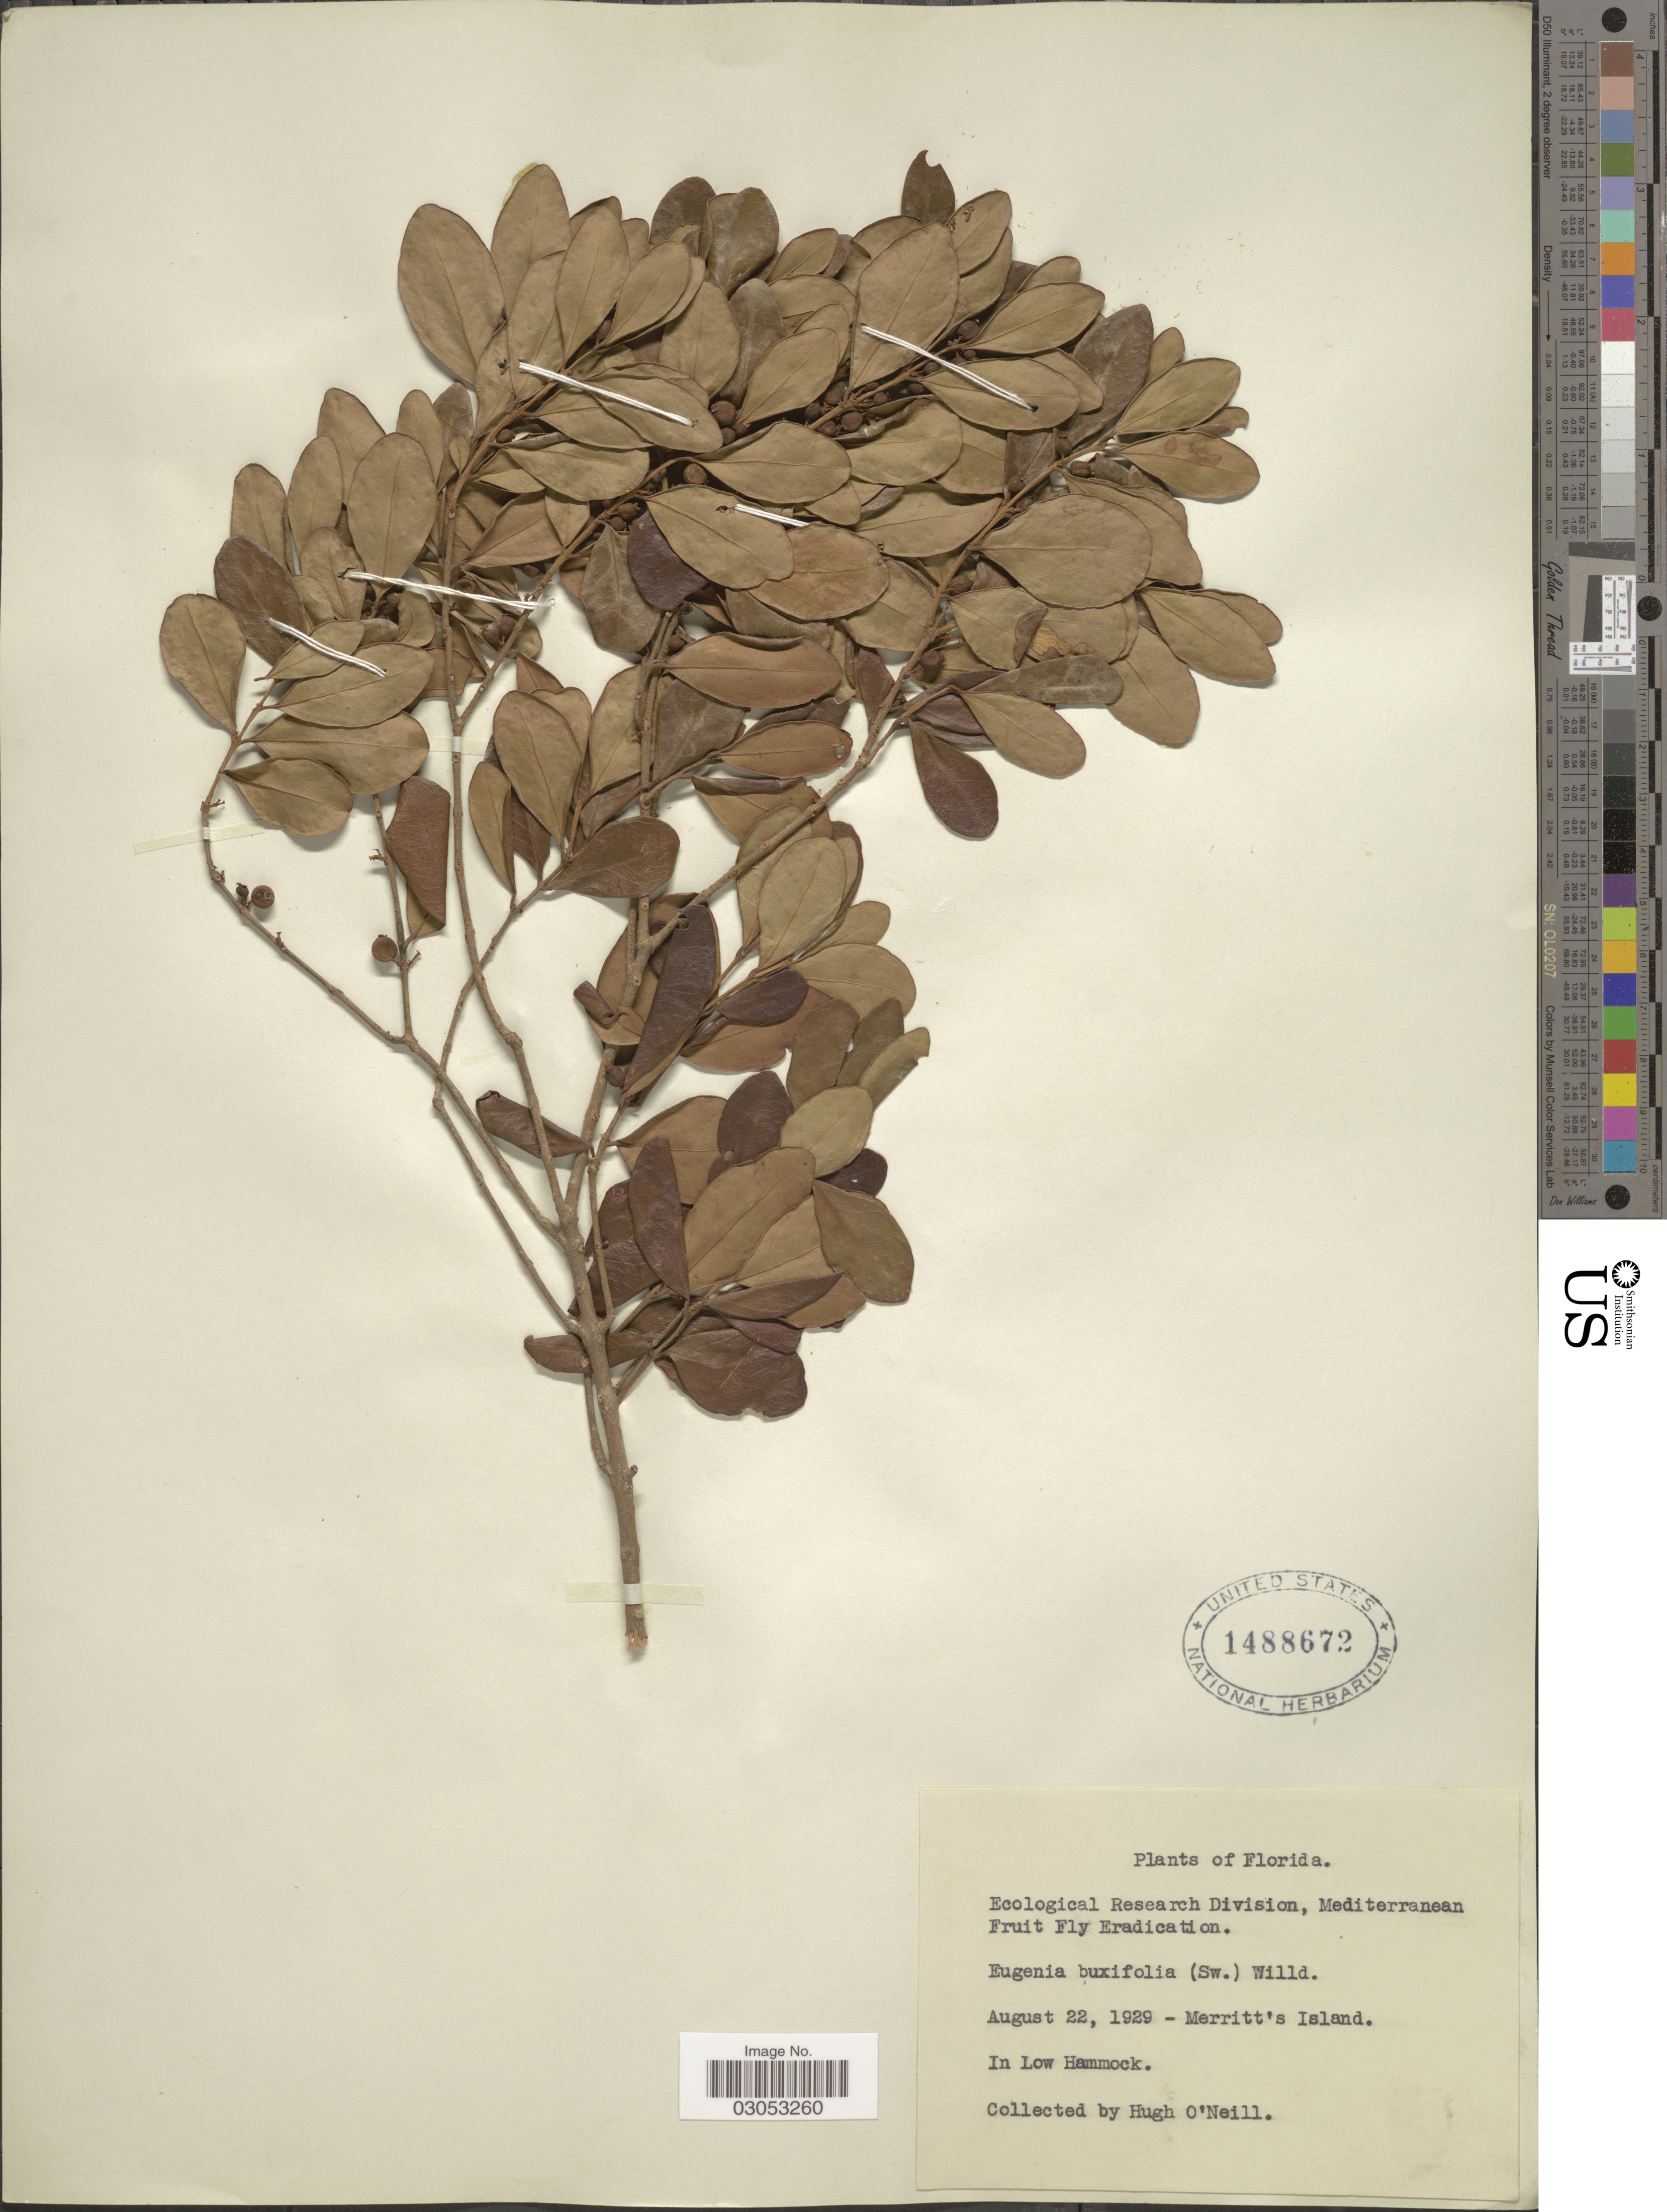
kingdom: Plantae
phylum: Tracheophyta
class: Magnoliopsida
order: Myrtales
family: Myrtaceae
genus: Eugenia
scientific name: Eugenia foetida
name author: Pers.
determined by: Strong, Mark T., (BOT), Smithsonian Institution - National Museum of Natural History (UNITED STATES)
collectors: H. O'Neill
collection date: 1929-08-22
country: United States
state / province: Florida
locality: Merritt's Island.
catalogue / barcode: US 1488672